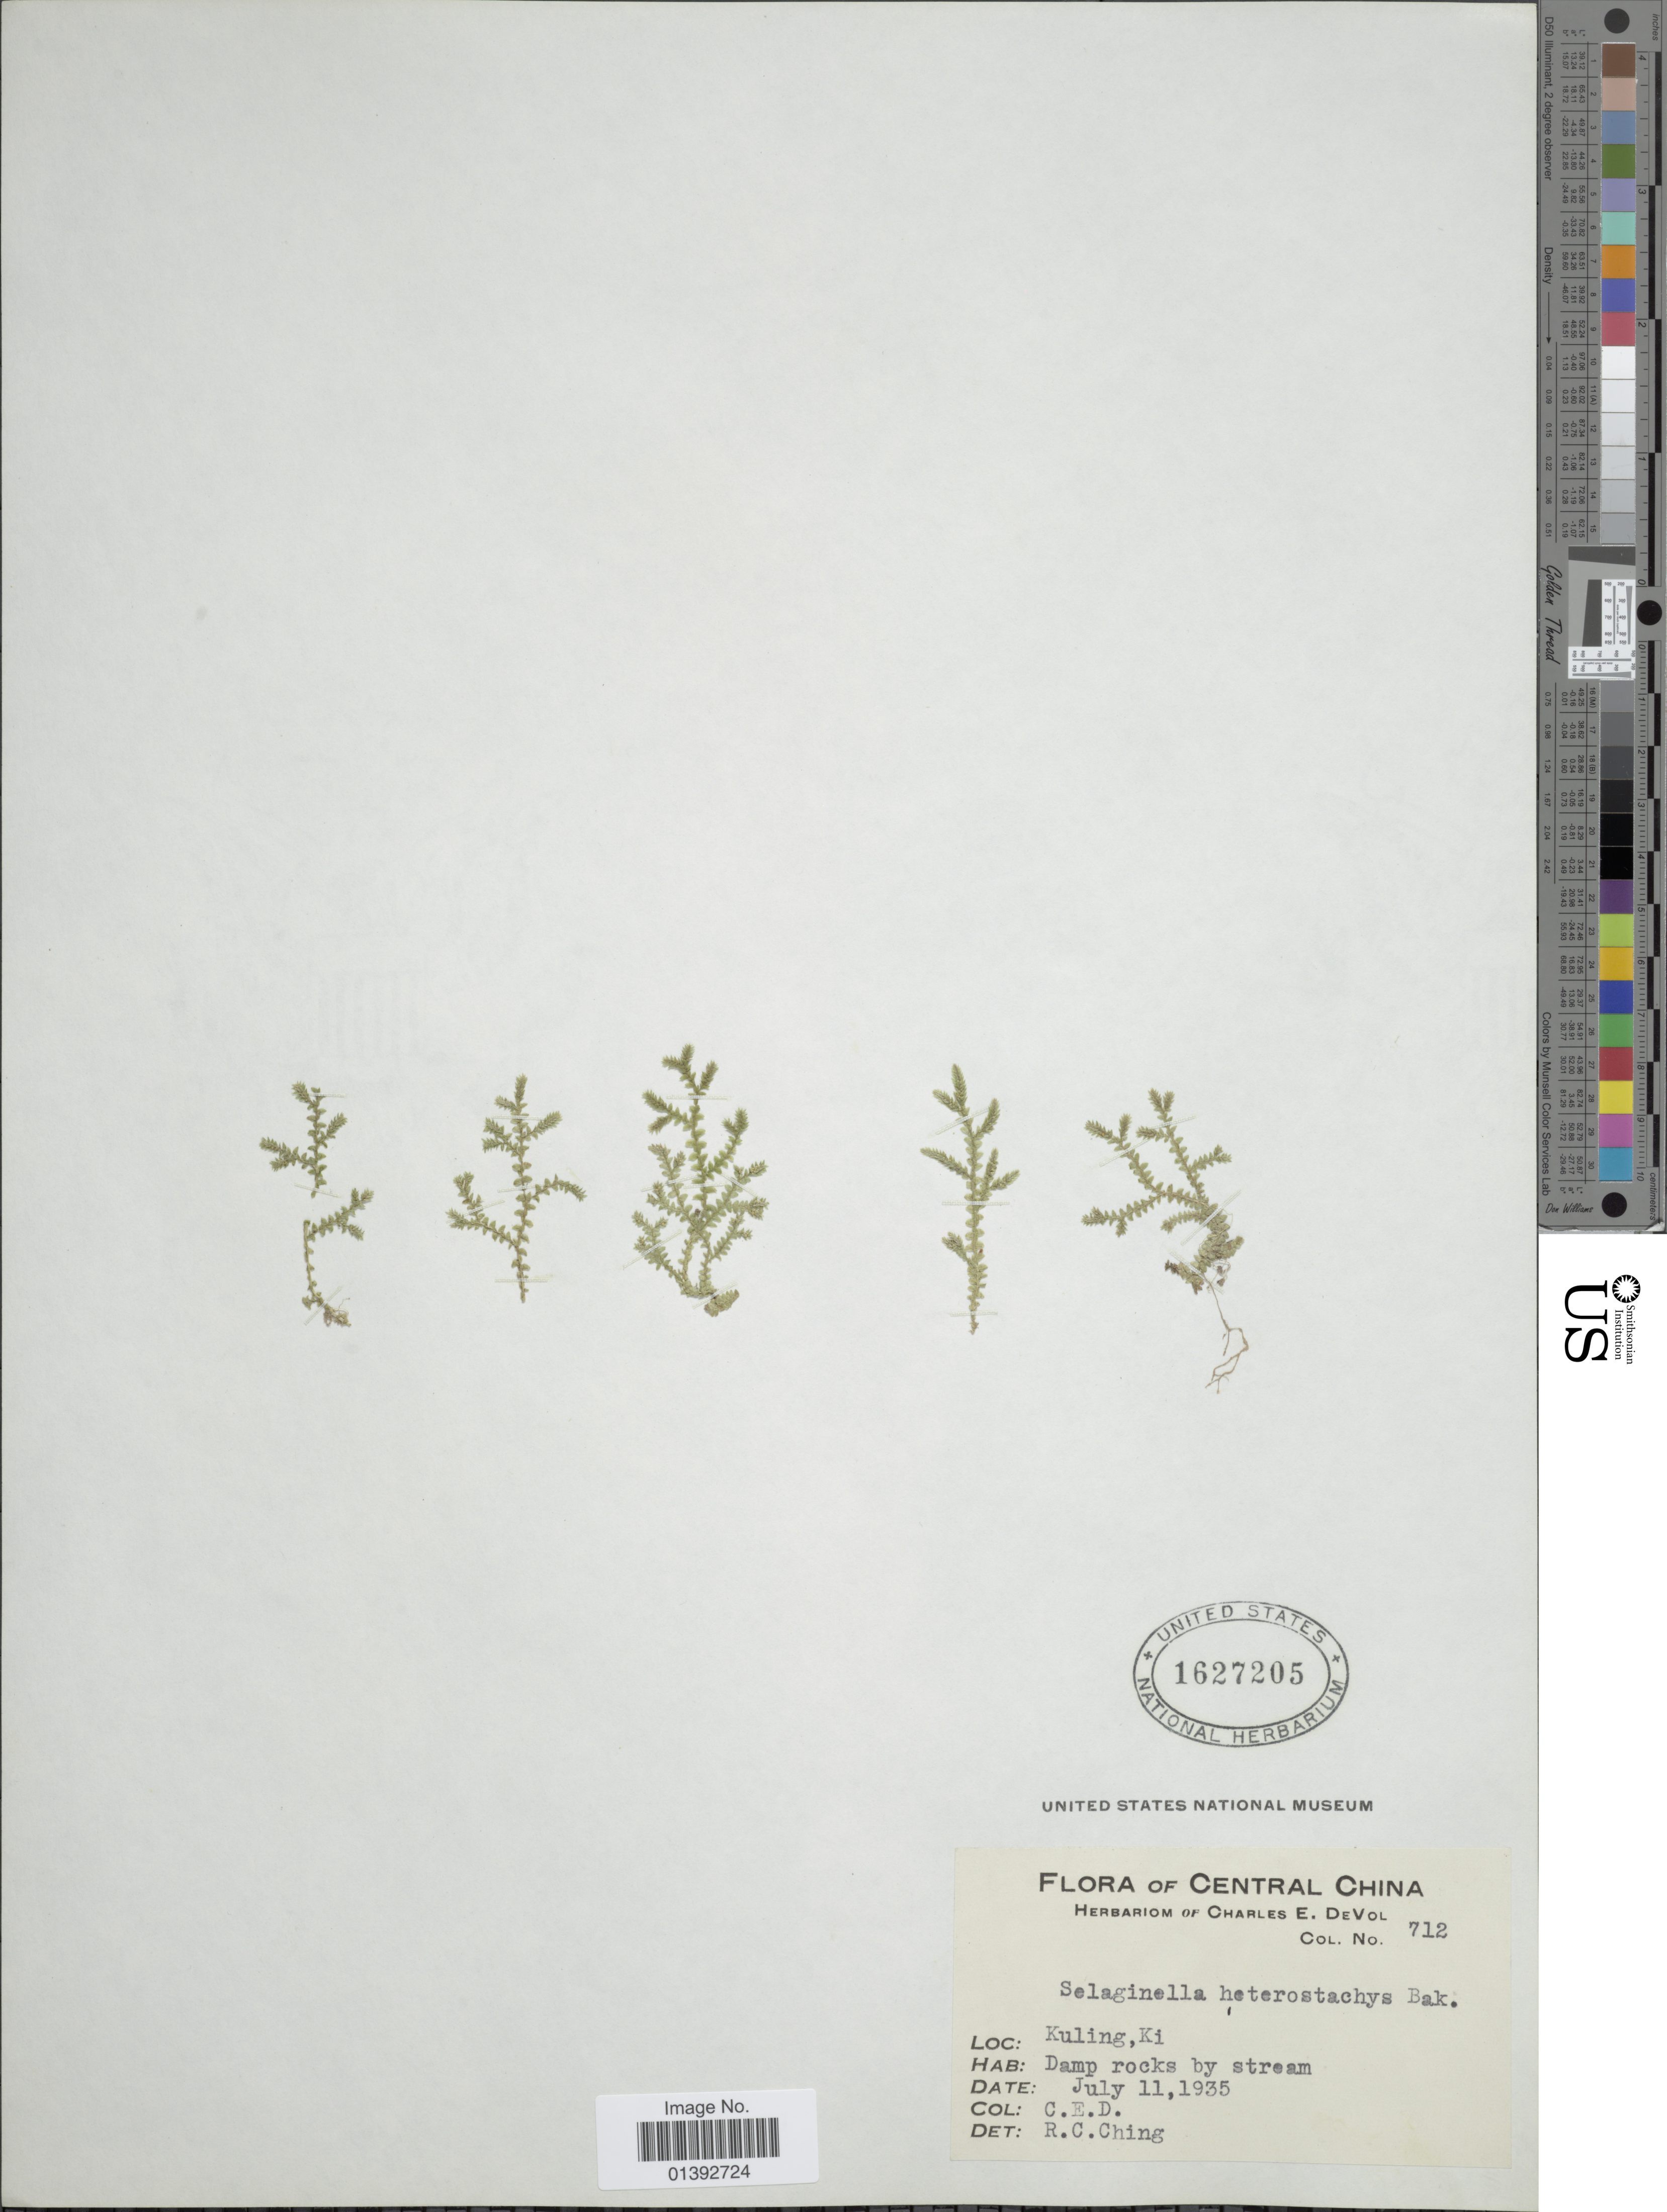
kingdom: Plantae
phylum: Tracheophyta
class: Lycopodiopsida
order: Selaginellales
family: Selaginellaceae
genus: Selaginella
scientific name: Selaginella heterostachys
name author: Baker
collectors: C. E. De Vol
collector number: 712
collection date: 1935-07-11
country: China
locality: Central China, Kuling, Ki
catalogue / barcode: US 1627205